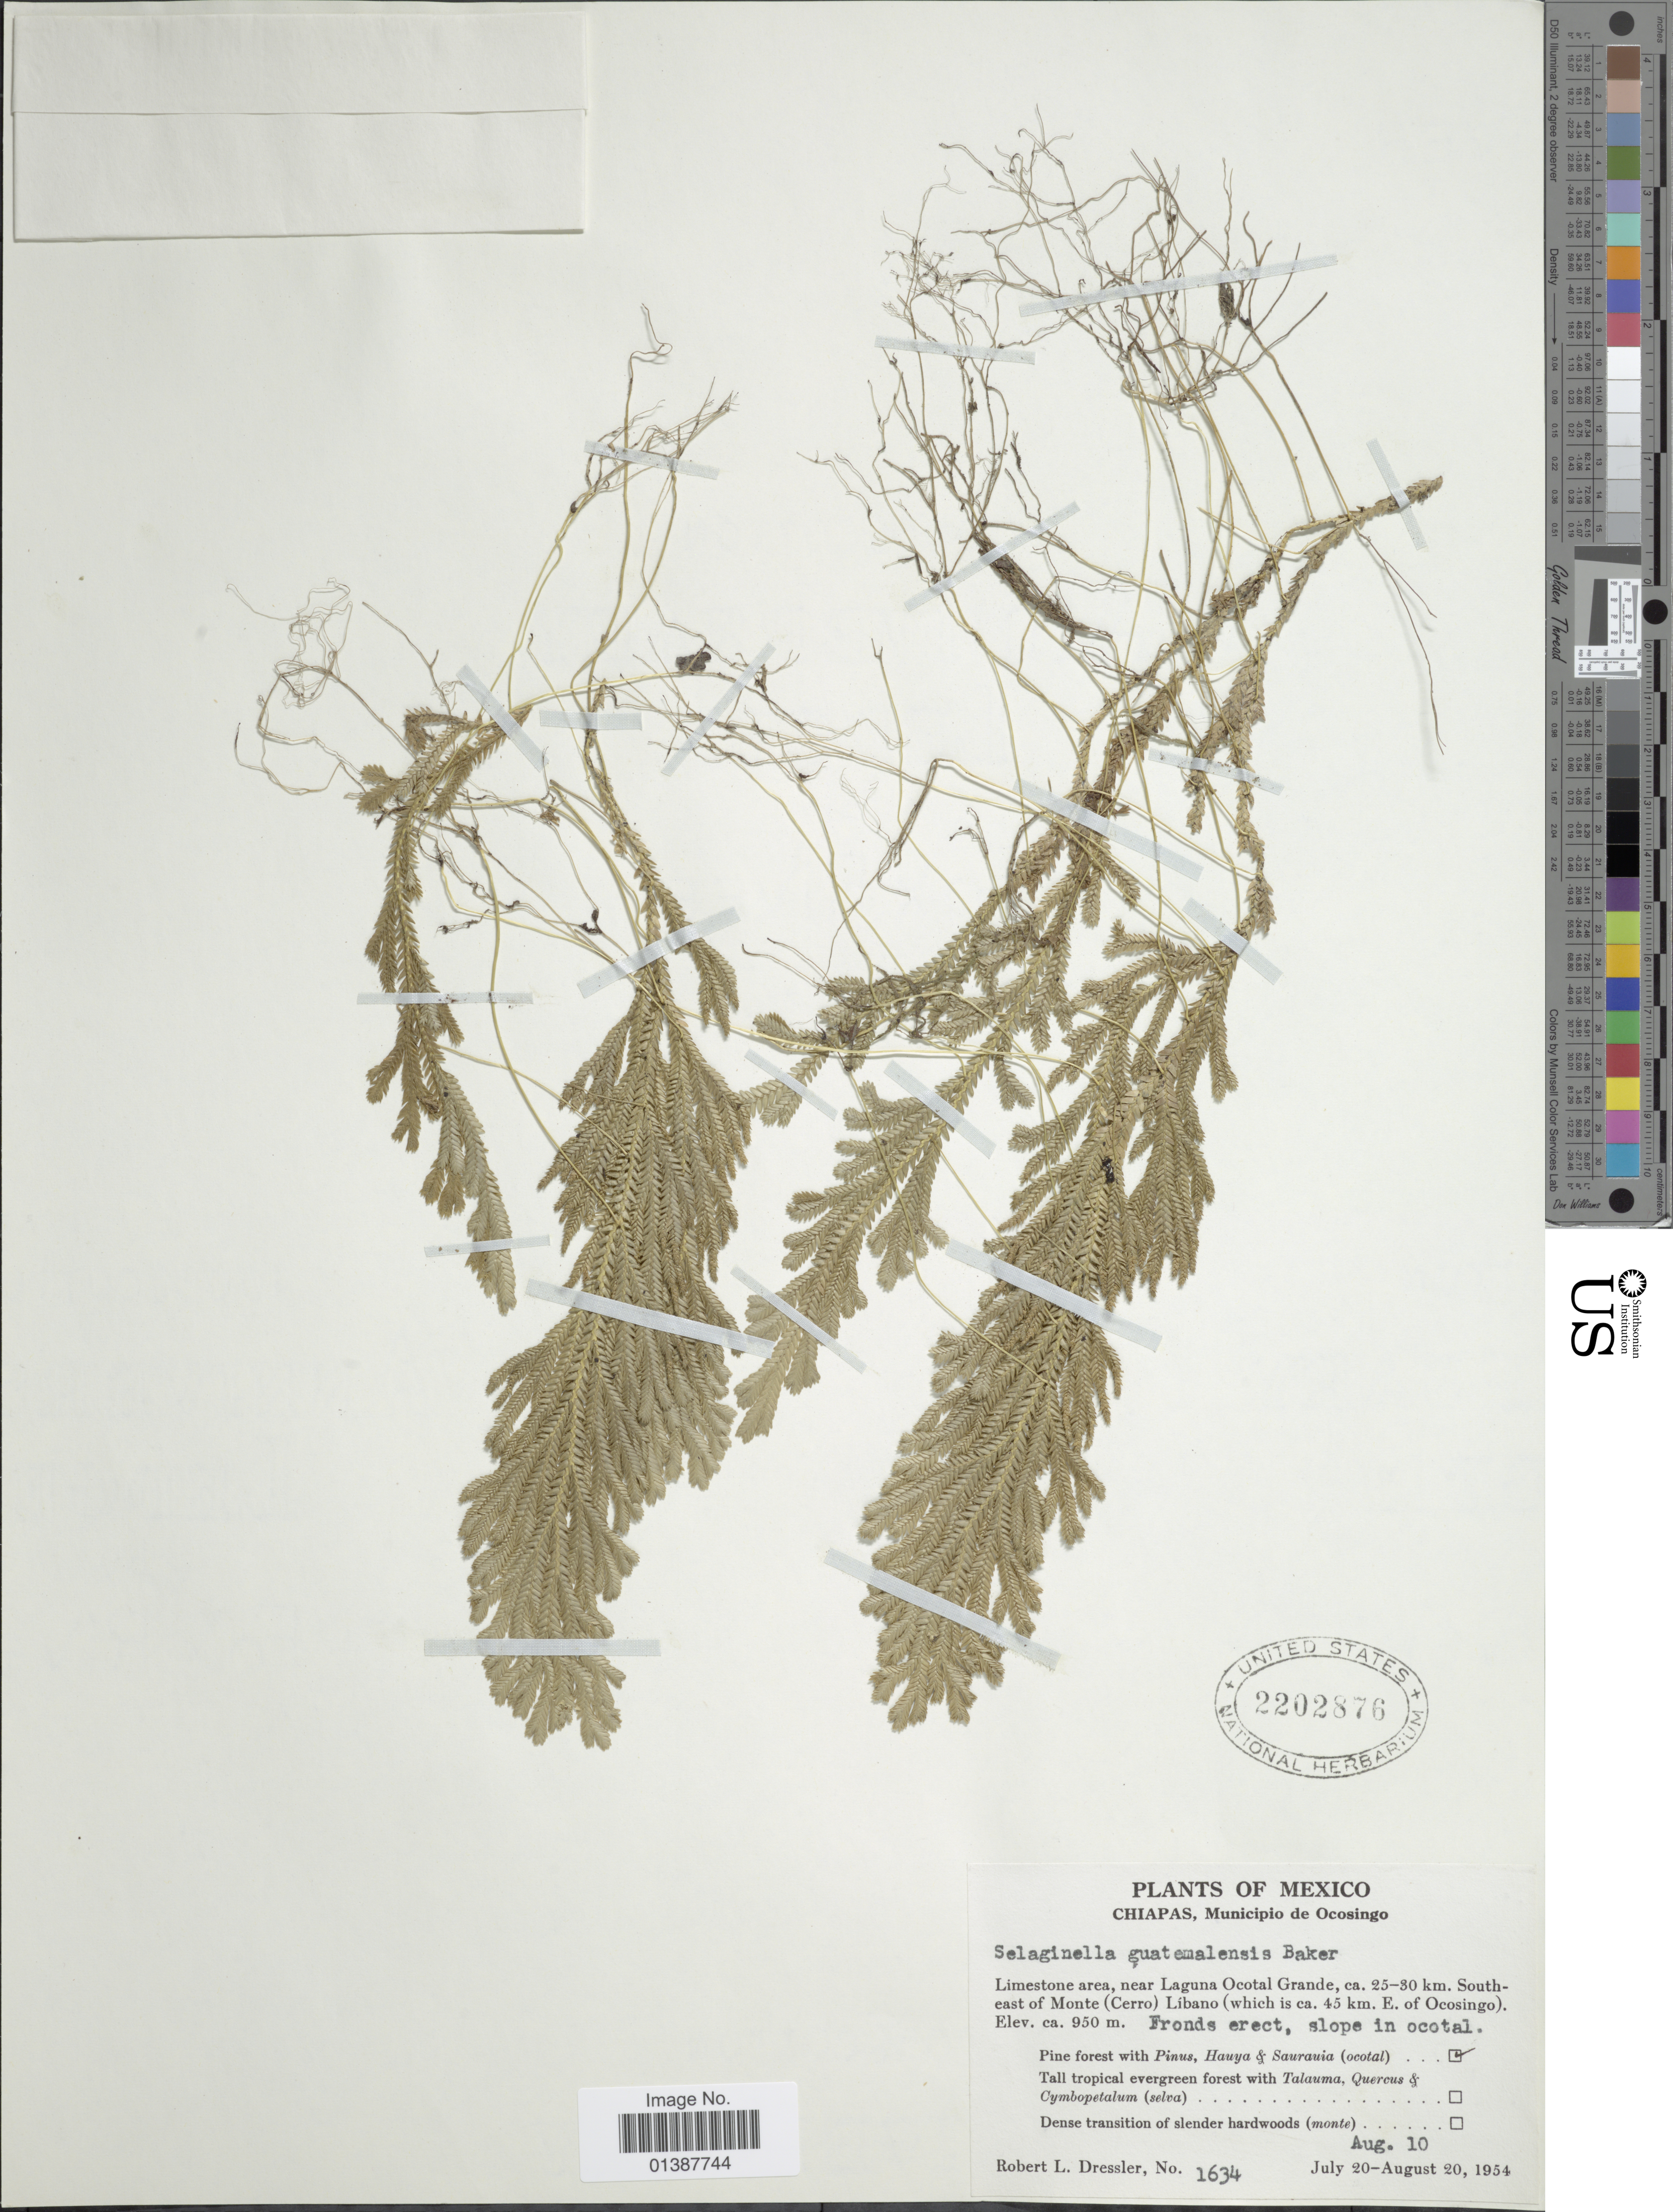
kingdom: Plantae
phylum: Tracheophyta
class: Lycopodiopsida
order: Selaginellales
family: Selaginellaceae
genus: Selaginella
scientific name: Selaginella guatemalensis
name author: Baker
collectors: R. Dressler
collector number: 1634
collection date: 1954-07-20/1954-08-20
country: Mexico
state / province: Chiapas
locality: Municipio de Ocosingo, Limestone area, near Laguna Ocotal Grande, ca. 25-30 km South-east of Monte (Cerro) Libano (wich is ca. 45 km E of Ocosingo)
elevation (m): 950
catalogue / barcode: US 2202876